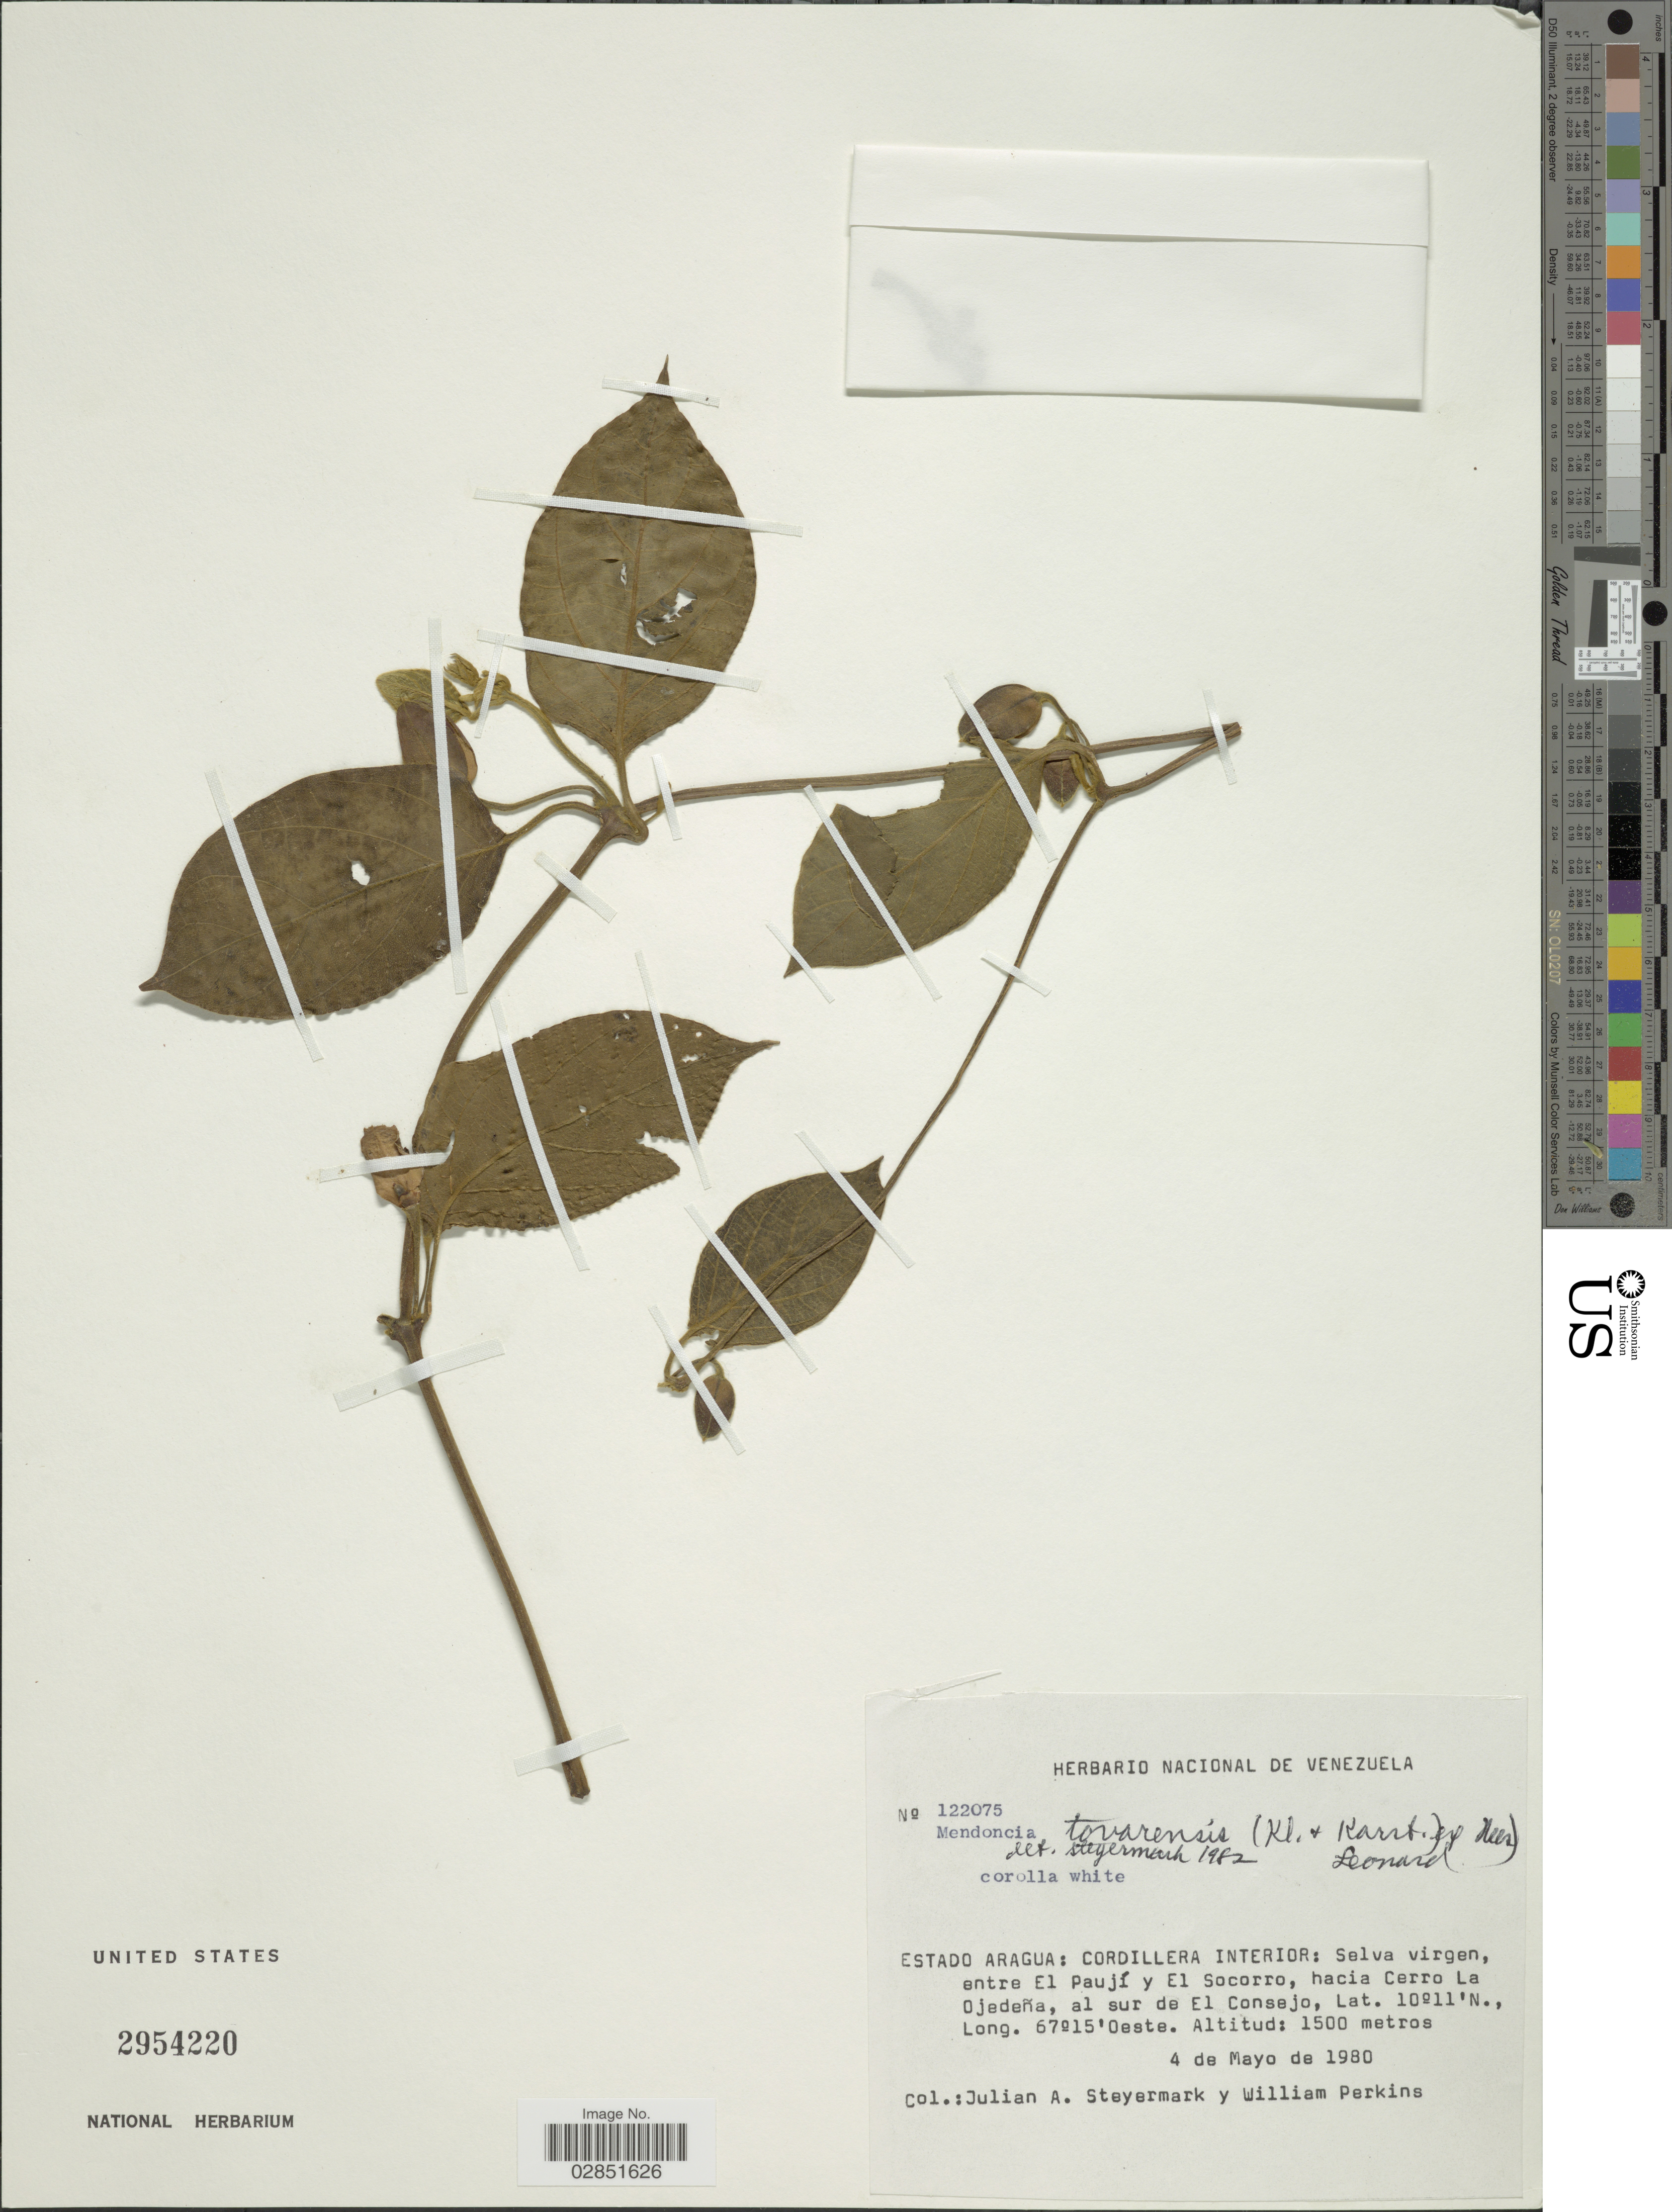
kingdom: Plantae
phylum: Tracheophyta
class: Magnoliopsida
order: Lamiales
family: Acanthaceae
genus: Mendoncia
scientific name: Mendoncia tovarensis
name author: (Klotzsch & H. Karst. ex Nees) Leonard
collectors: J. Steyermark & W. D. Perkins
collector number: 122075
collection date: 1980-05-04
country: Venezuela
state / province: Aragua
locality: Cordillera Interior: Selva virgen, entre El Paují y El Socorro, hacia Cerro La Ojedeña, al sur de El Consejo.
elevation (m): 1500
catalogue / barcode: US 2954220